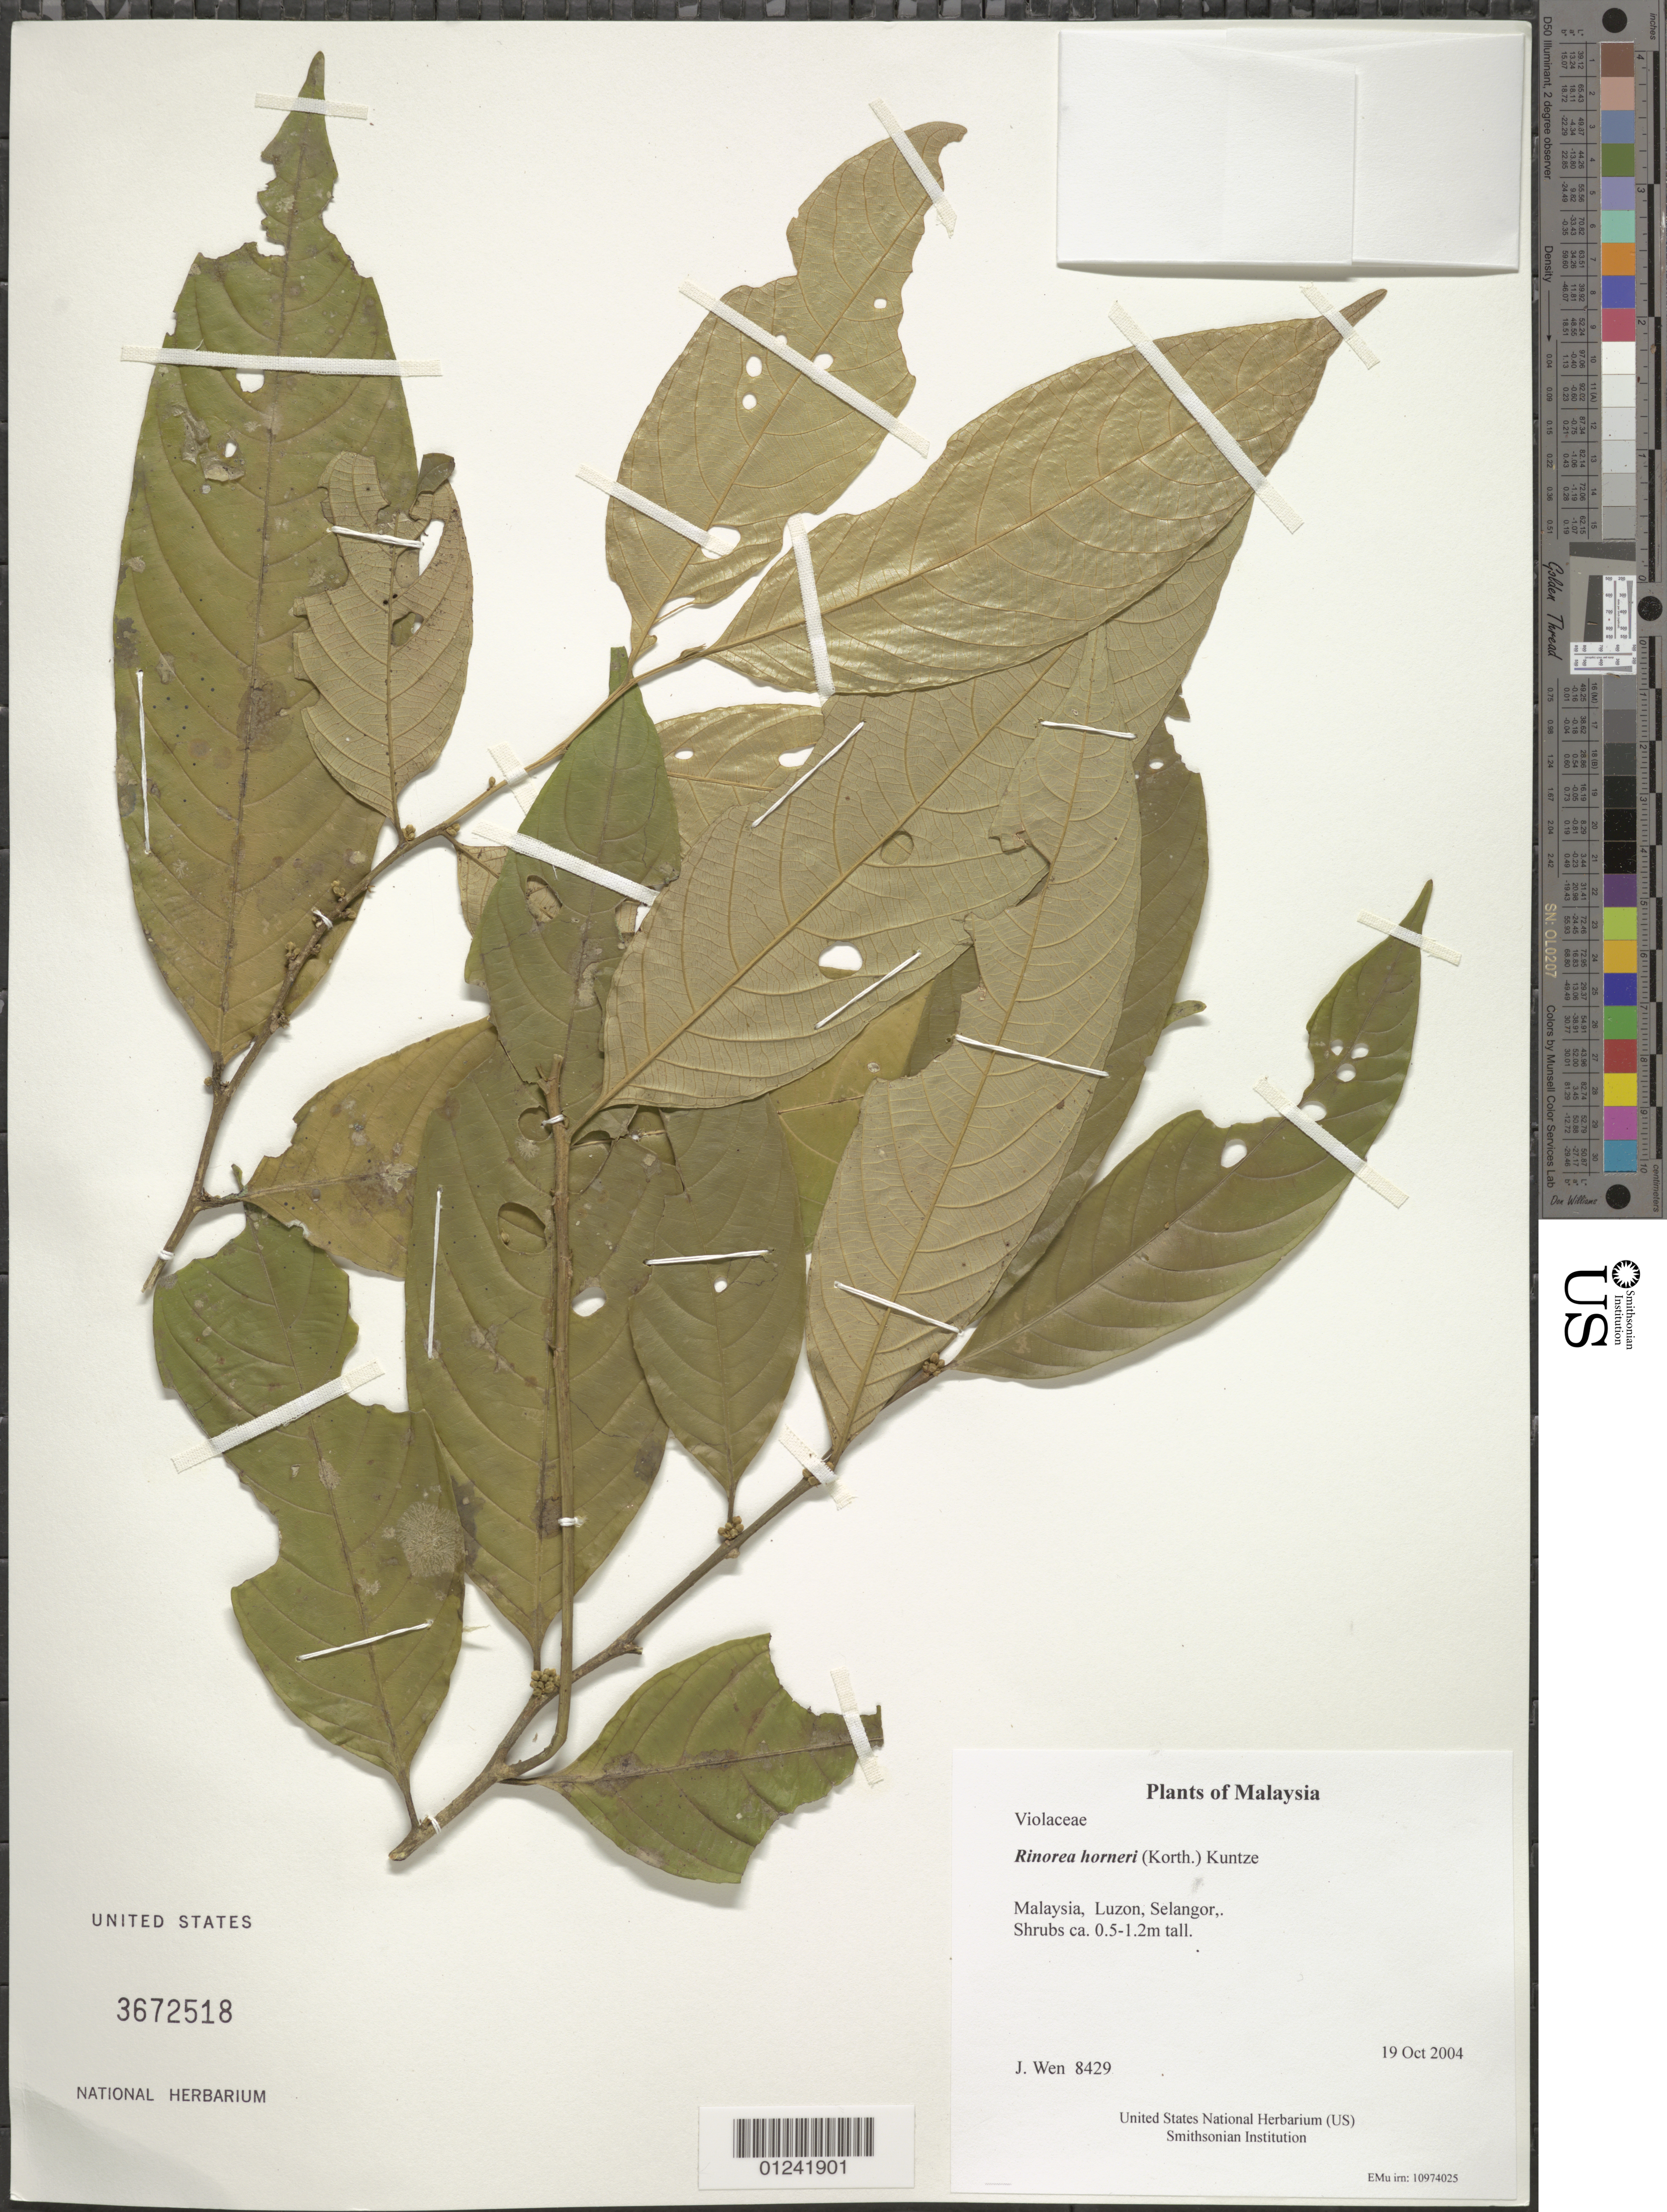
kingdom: Plantae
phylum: Tracheophyta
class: Magnoliopsida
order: Malpighiales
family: Violaceae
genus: Rinorea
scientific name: Rinorea horneri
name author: (Korth.) Kuntze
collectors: J. Wen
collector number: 8429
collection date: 2004-10-19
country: Malaysia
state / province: Selangor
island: Luzon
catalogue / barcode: US 3672518